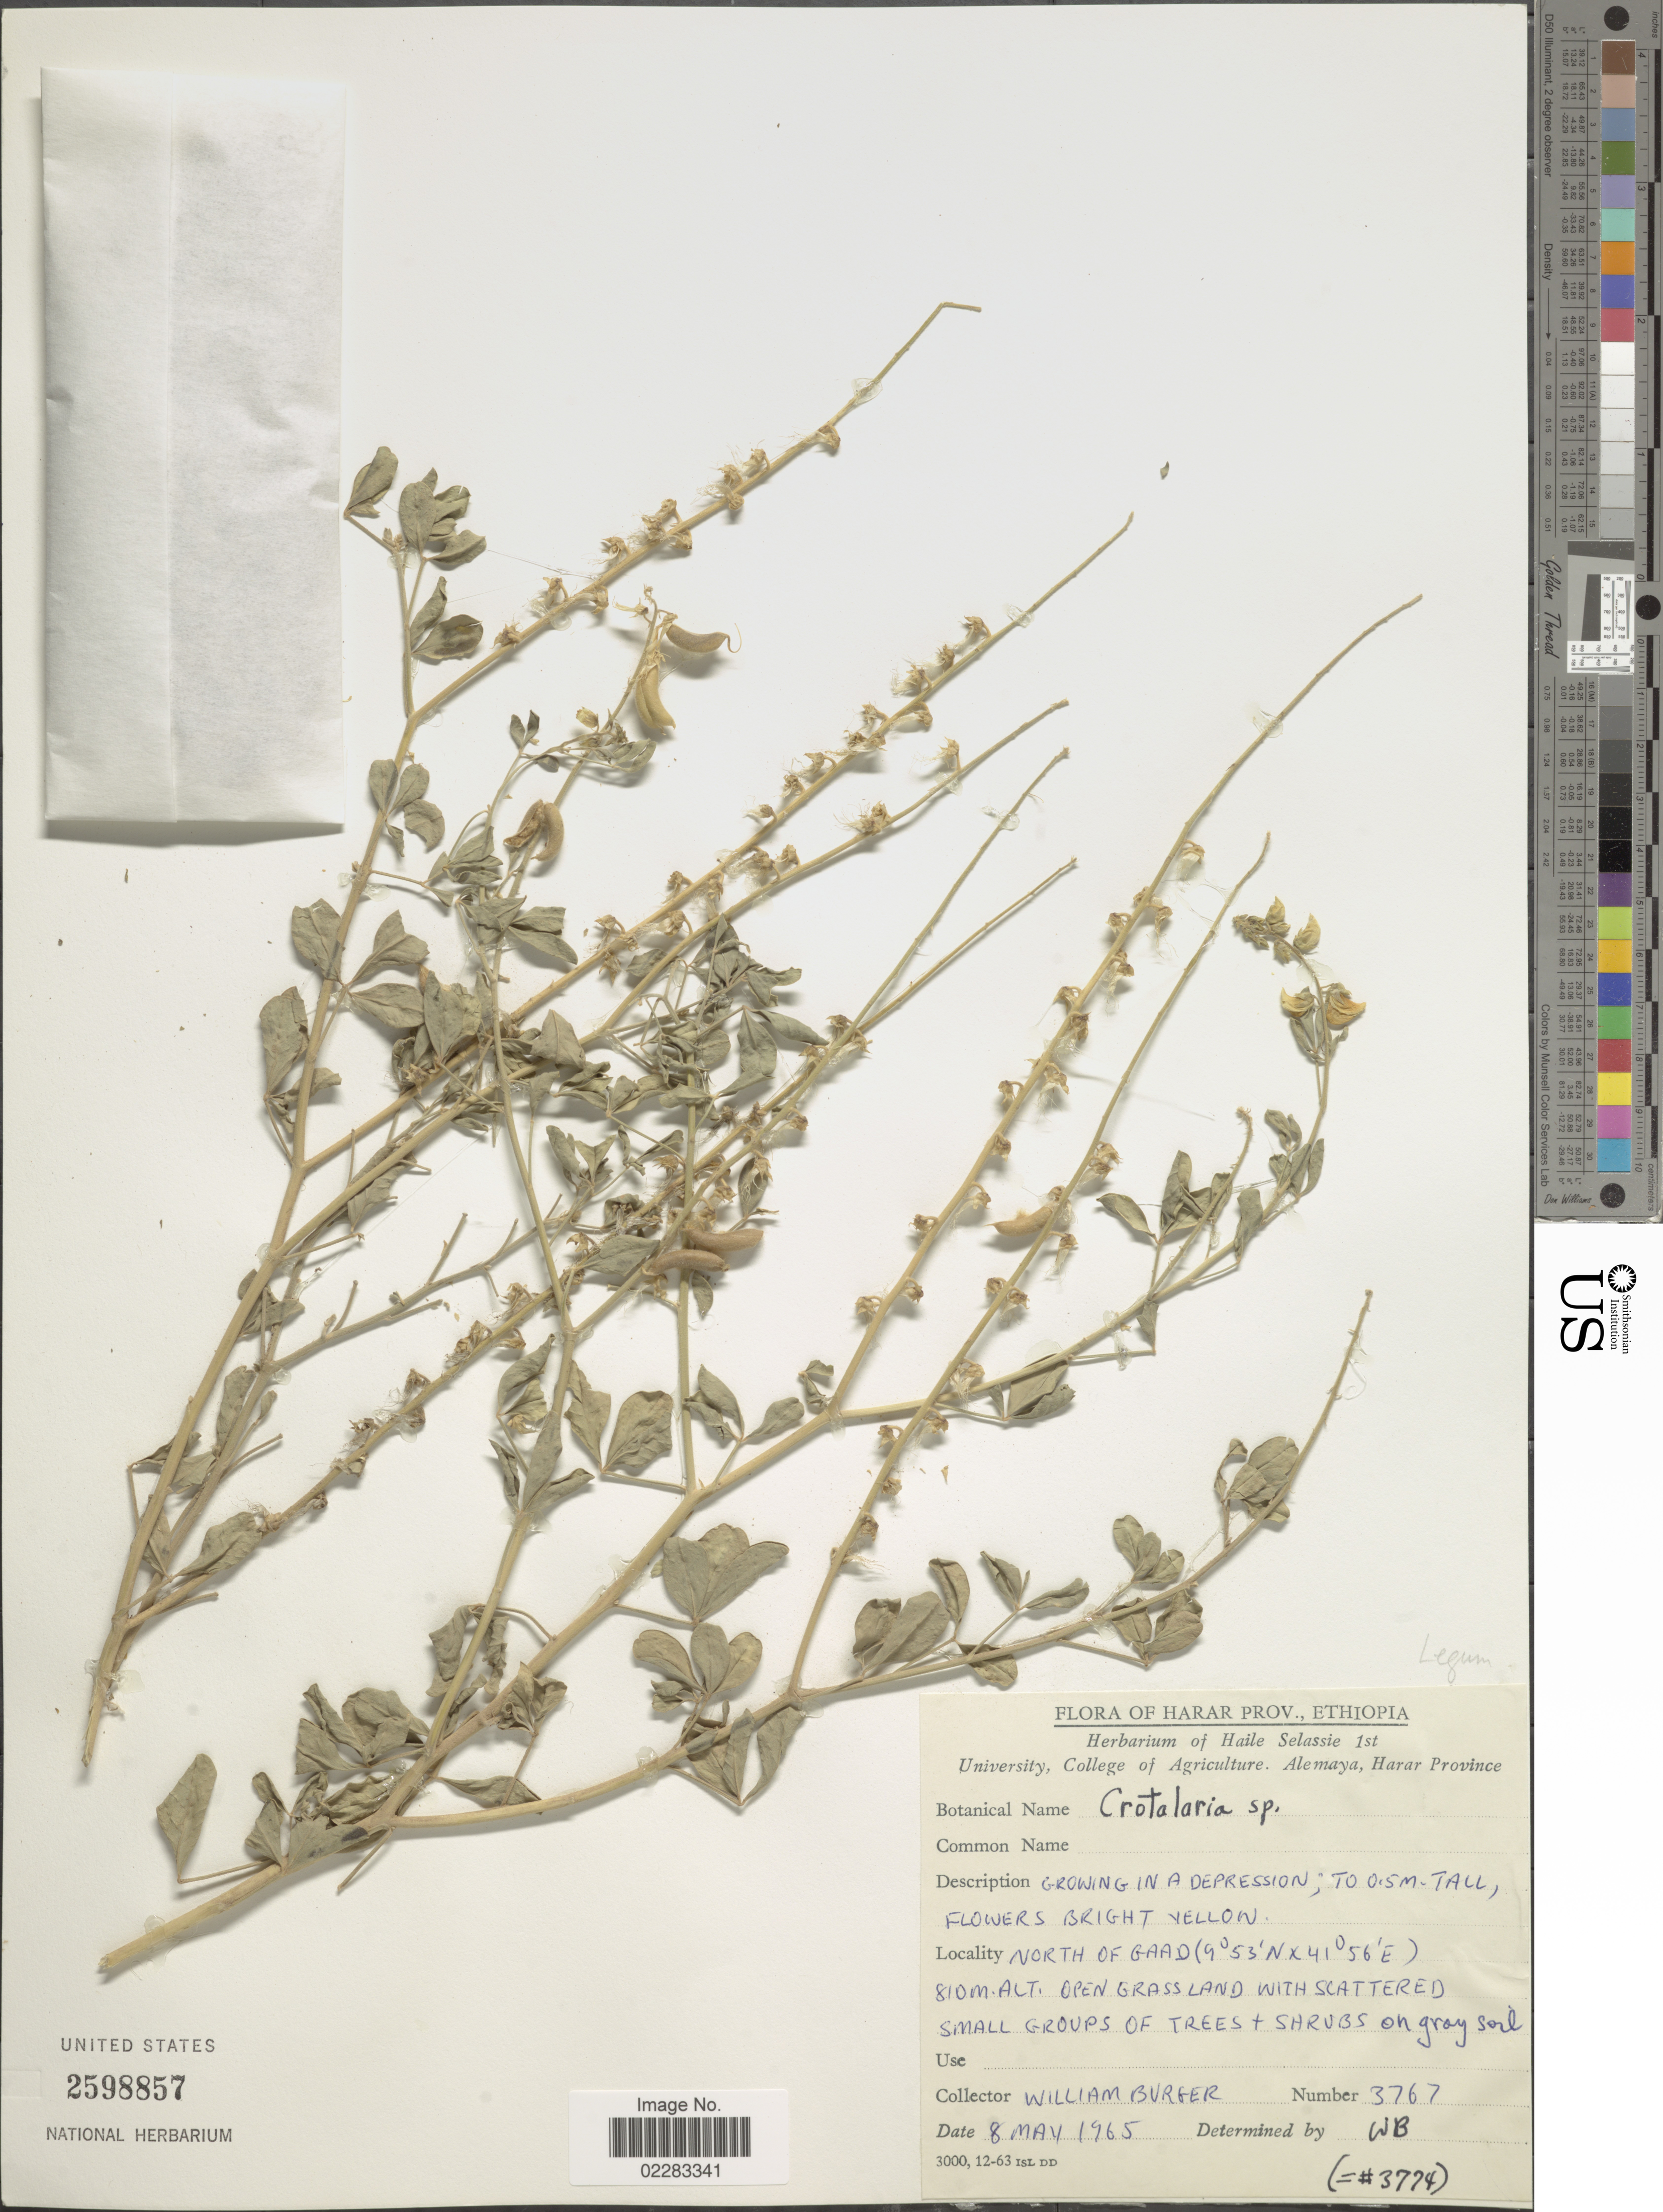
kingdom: Plantae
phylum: Tracheophyta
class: Magnoliopsida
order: Fabales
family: Fabaceae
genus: Crotalaria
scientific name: Crotalaria sp.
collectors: W. Burger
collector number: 3767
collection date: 1965-05-08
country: Ethiopia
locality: Harar prov., North of Gaad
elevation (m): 810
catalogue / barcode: US 2598857